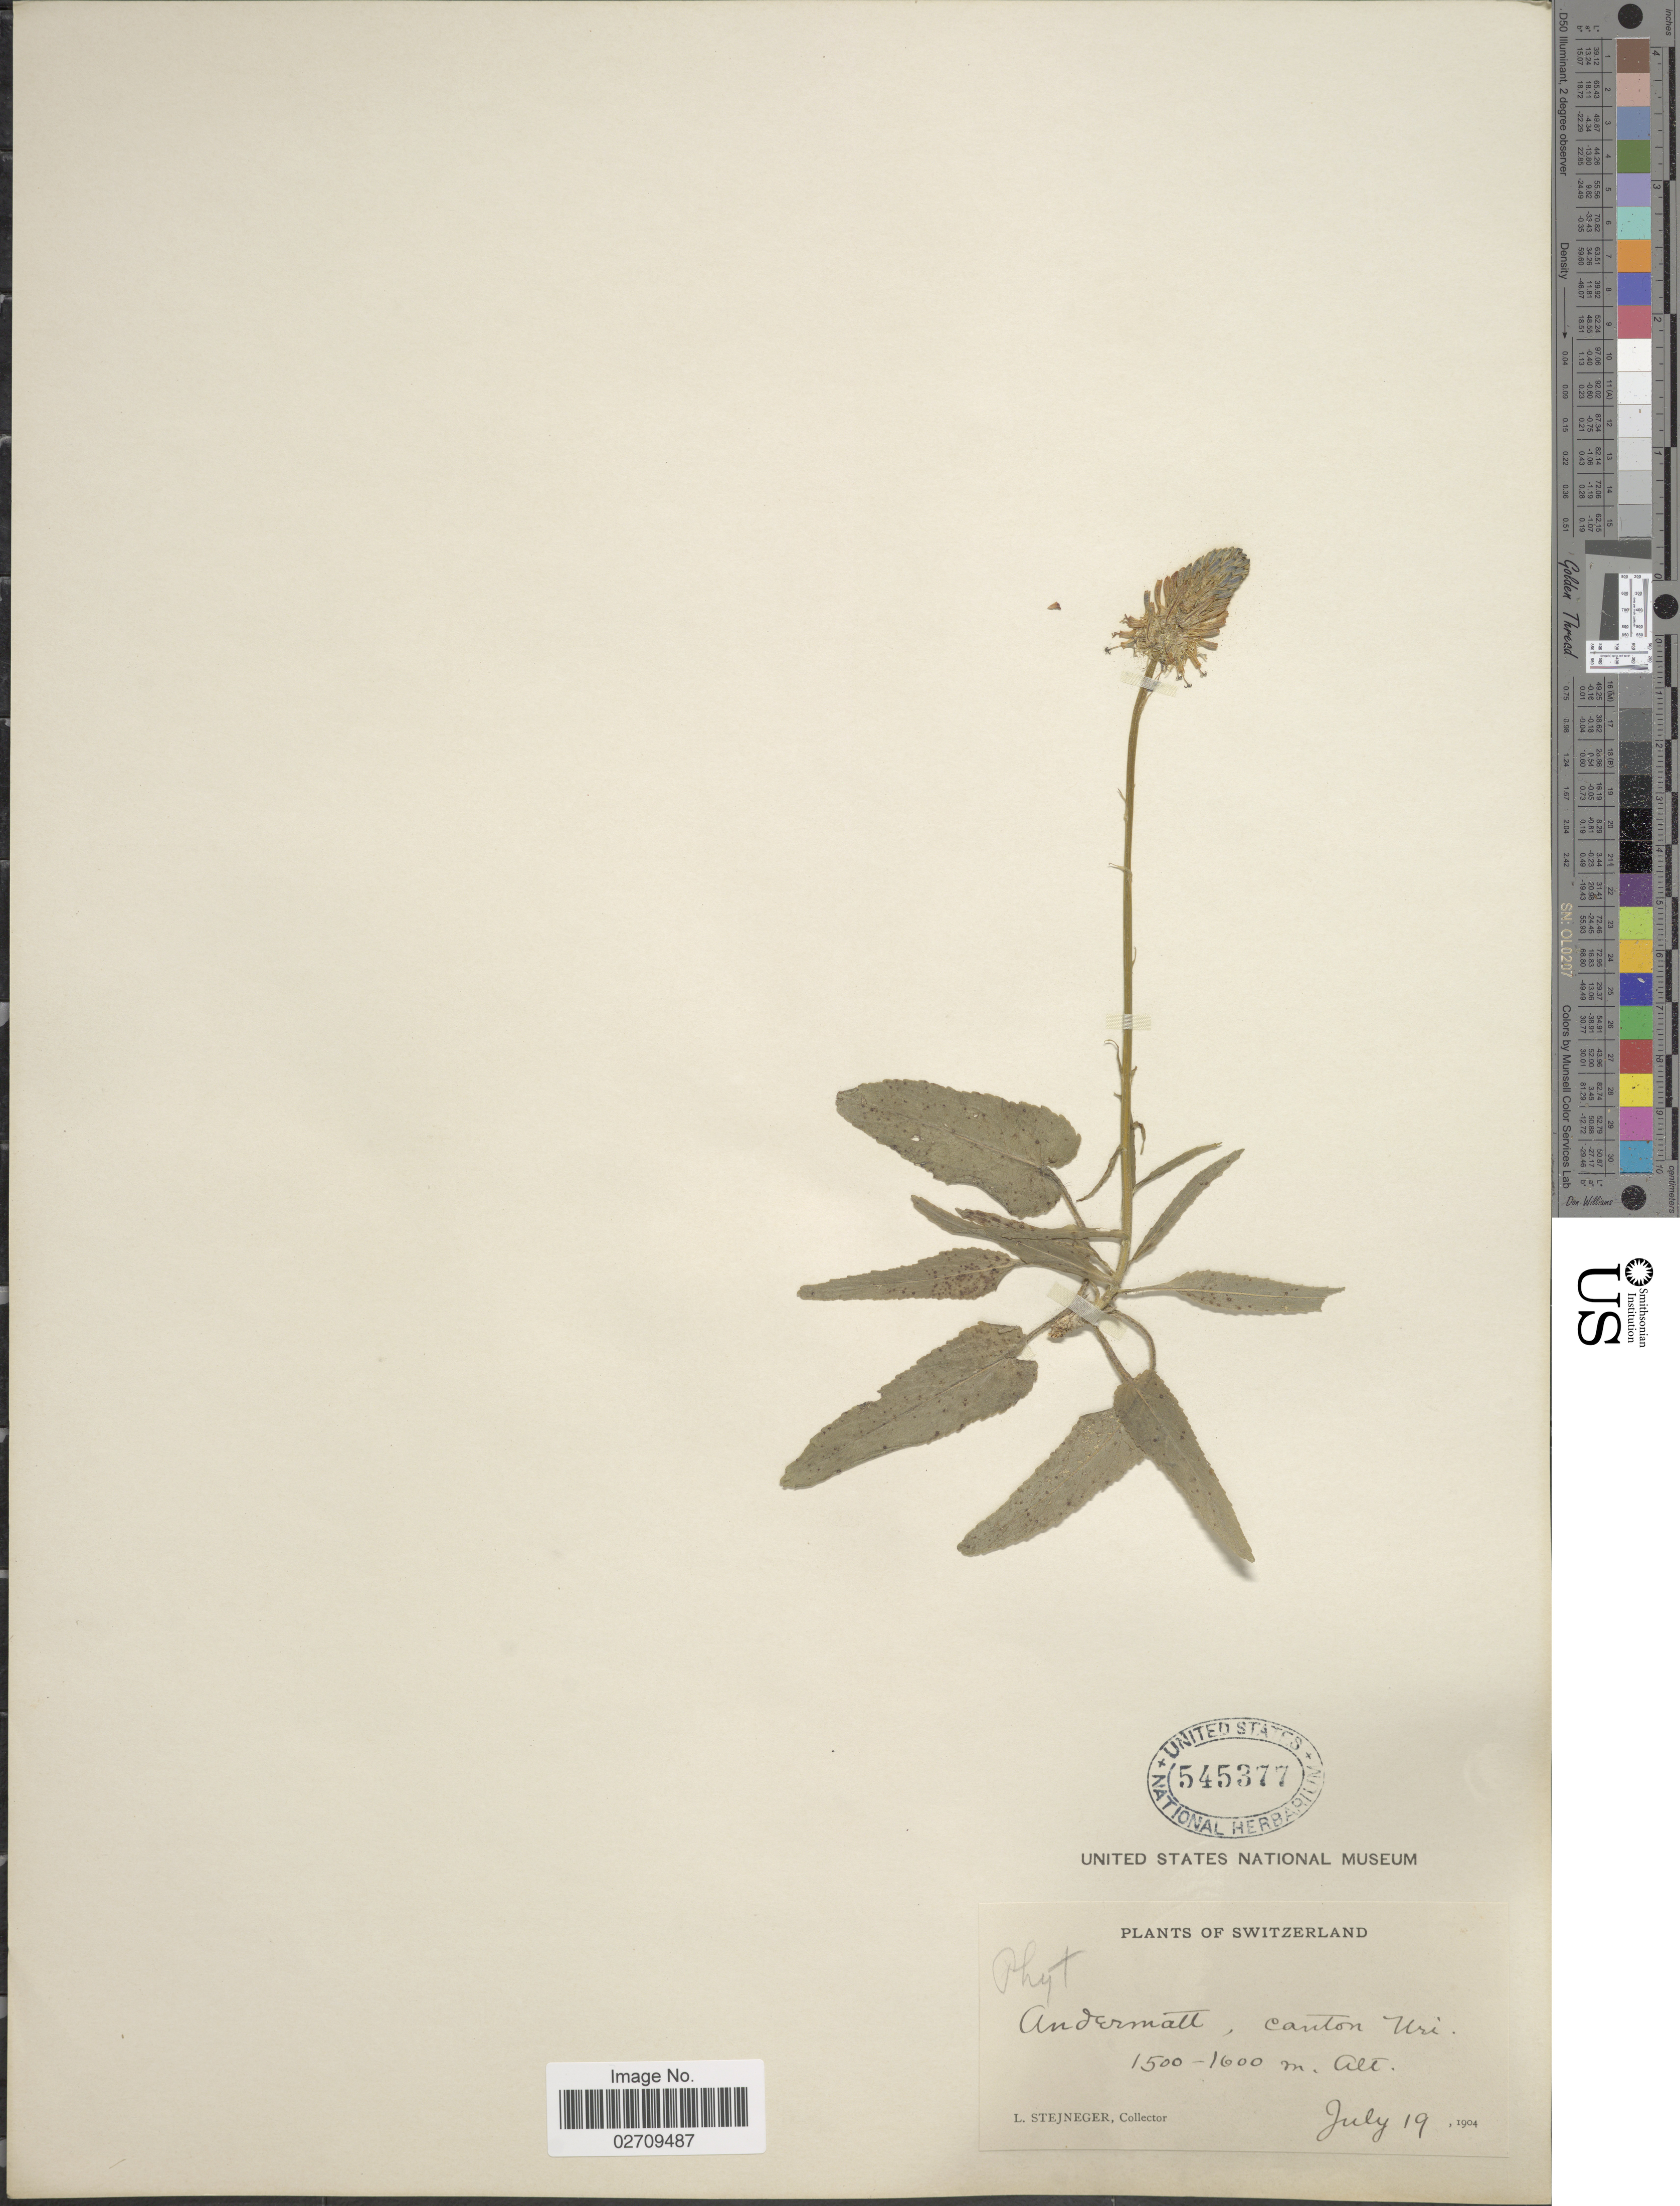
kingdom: Plantae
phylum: Tracheophyta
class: Magnoliopsida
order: Asterales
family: Campanulaceae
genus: Phyteuma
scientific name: Phyteuma sp.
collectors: L. Stejneger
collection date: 1904-07-19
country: Switzerland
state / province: Uri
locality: Andermatt, Canton Uri.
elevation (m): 1500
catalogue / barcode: US 545377